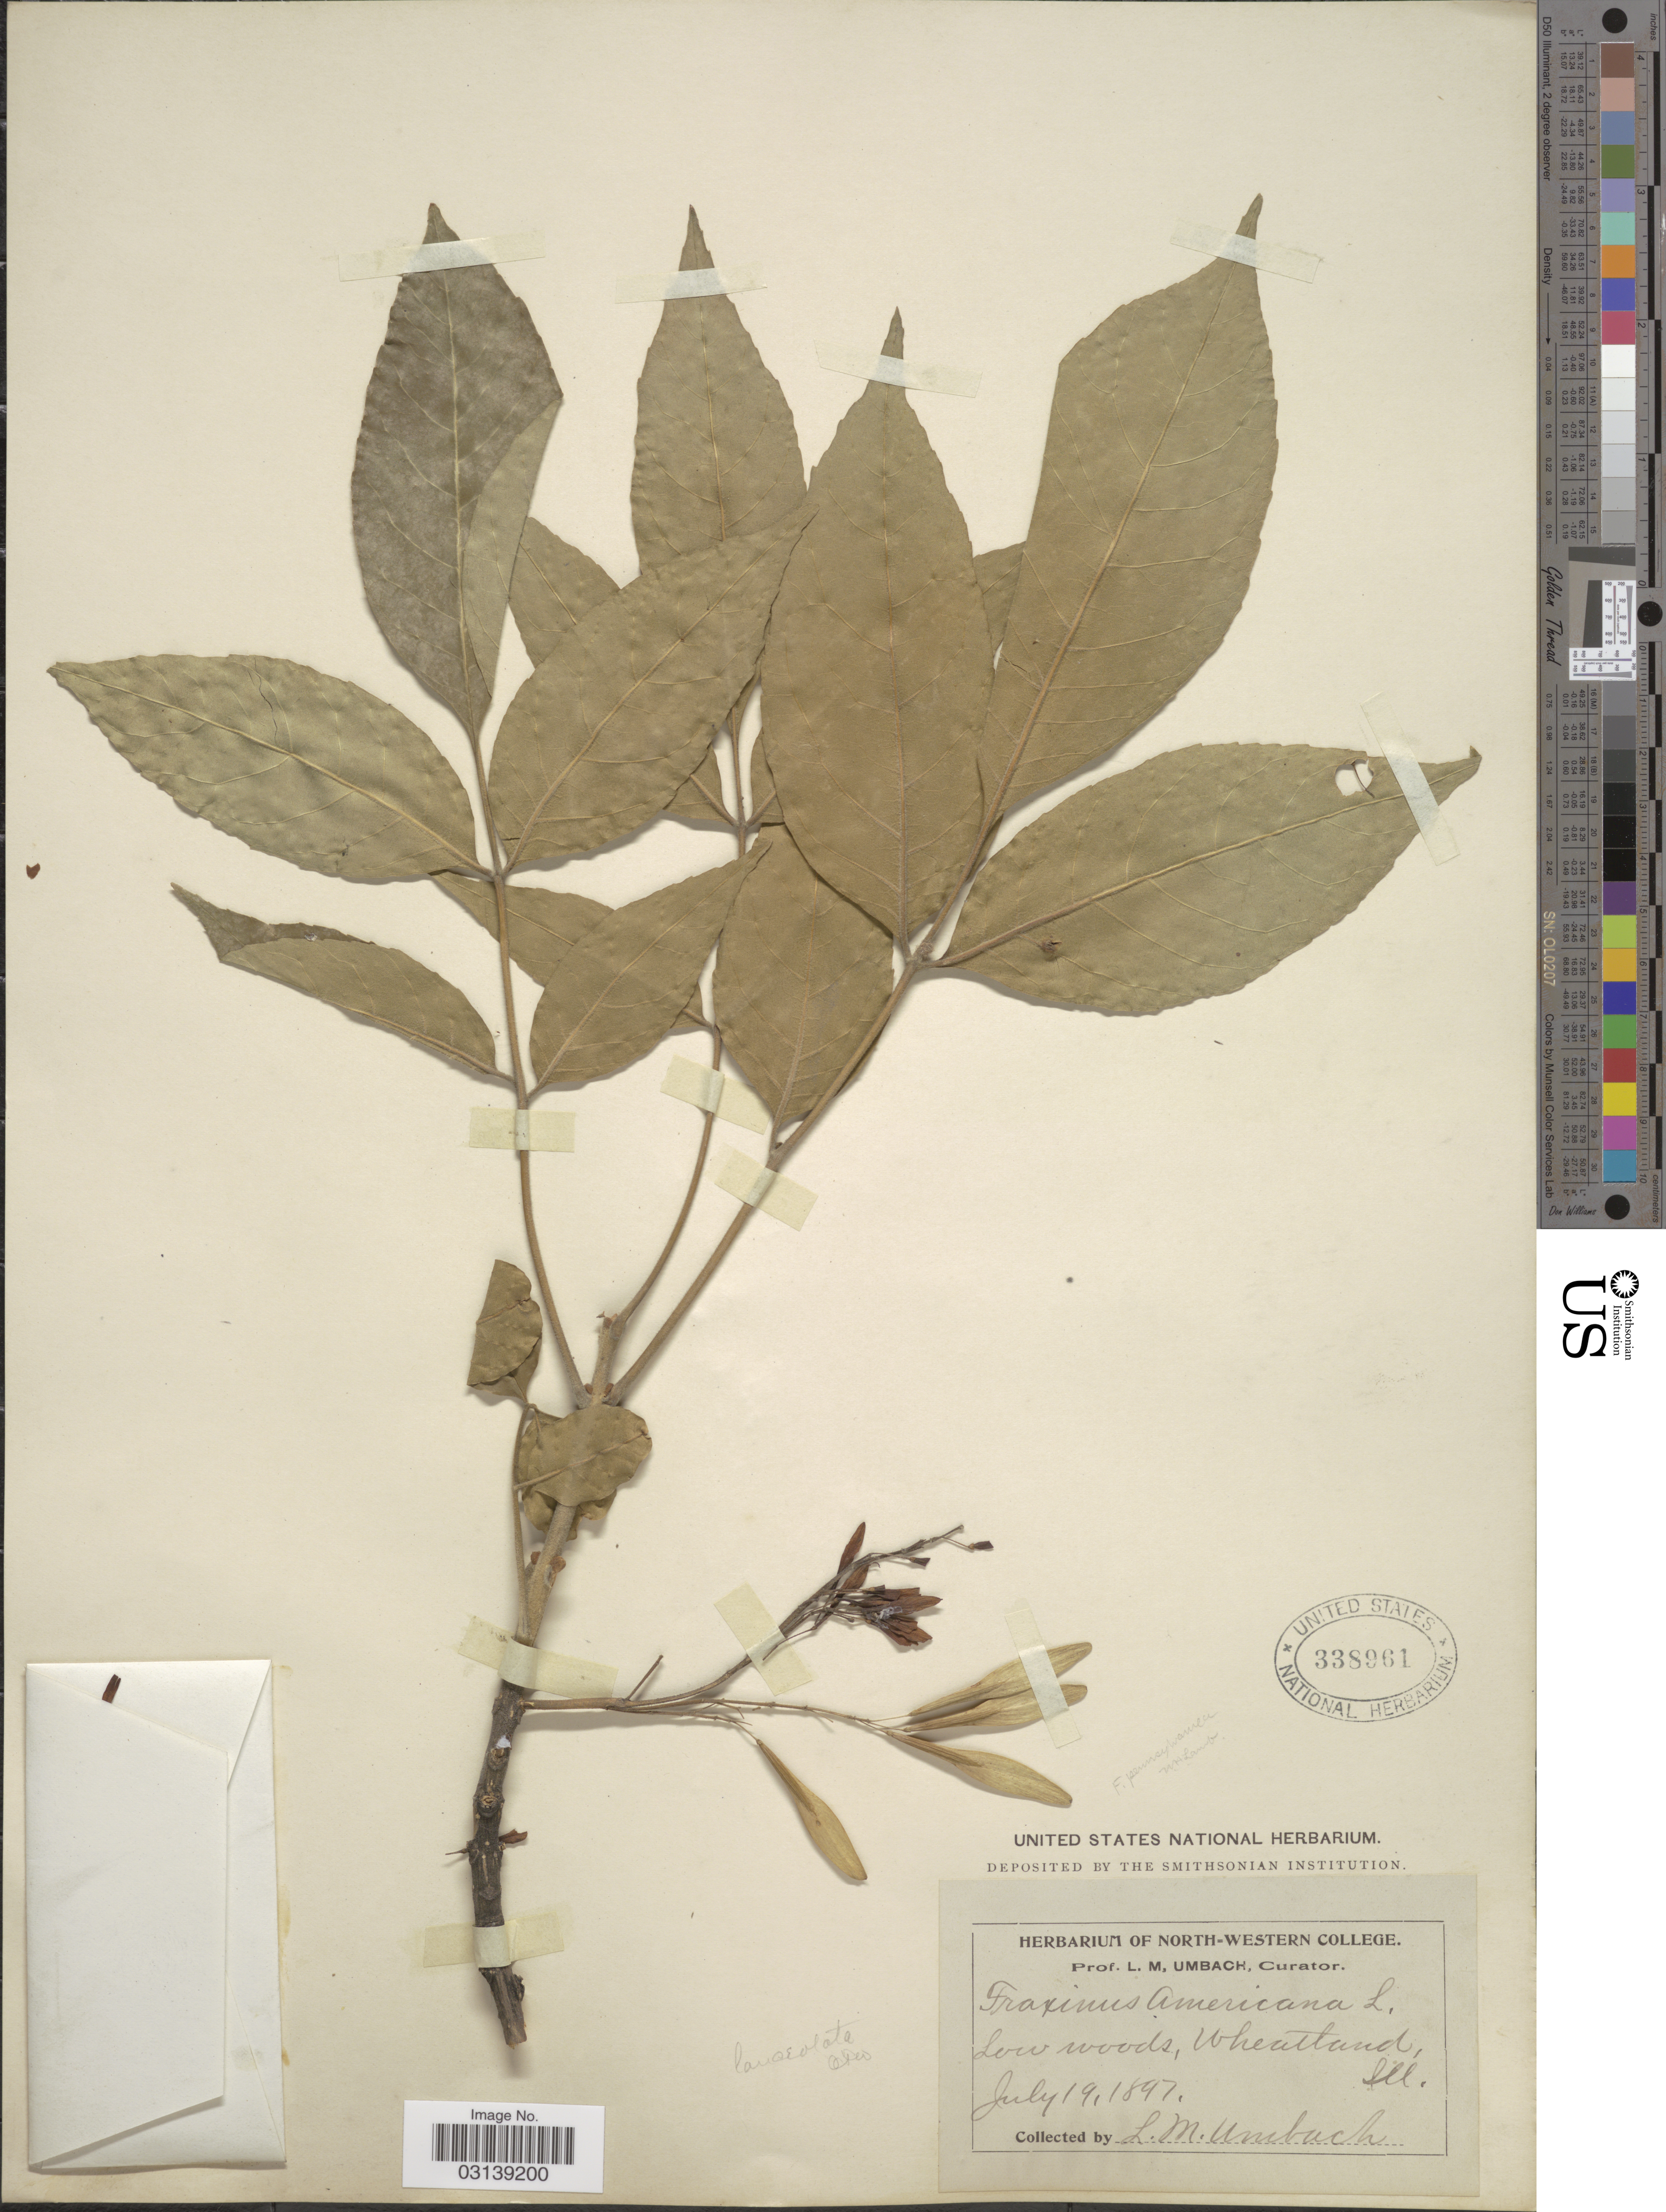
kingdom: Plantae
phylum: Tracheophyta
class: Magnoliopsida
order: Lamiales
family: Oleaceae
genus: Fraxinus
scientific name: Fraxinus pennsylvanica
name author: Marshall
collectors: L. M. Umbach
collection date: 1897-07-19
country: United States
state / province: Illinois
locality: Low woods, Wheatland.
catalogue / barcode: US 338961